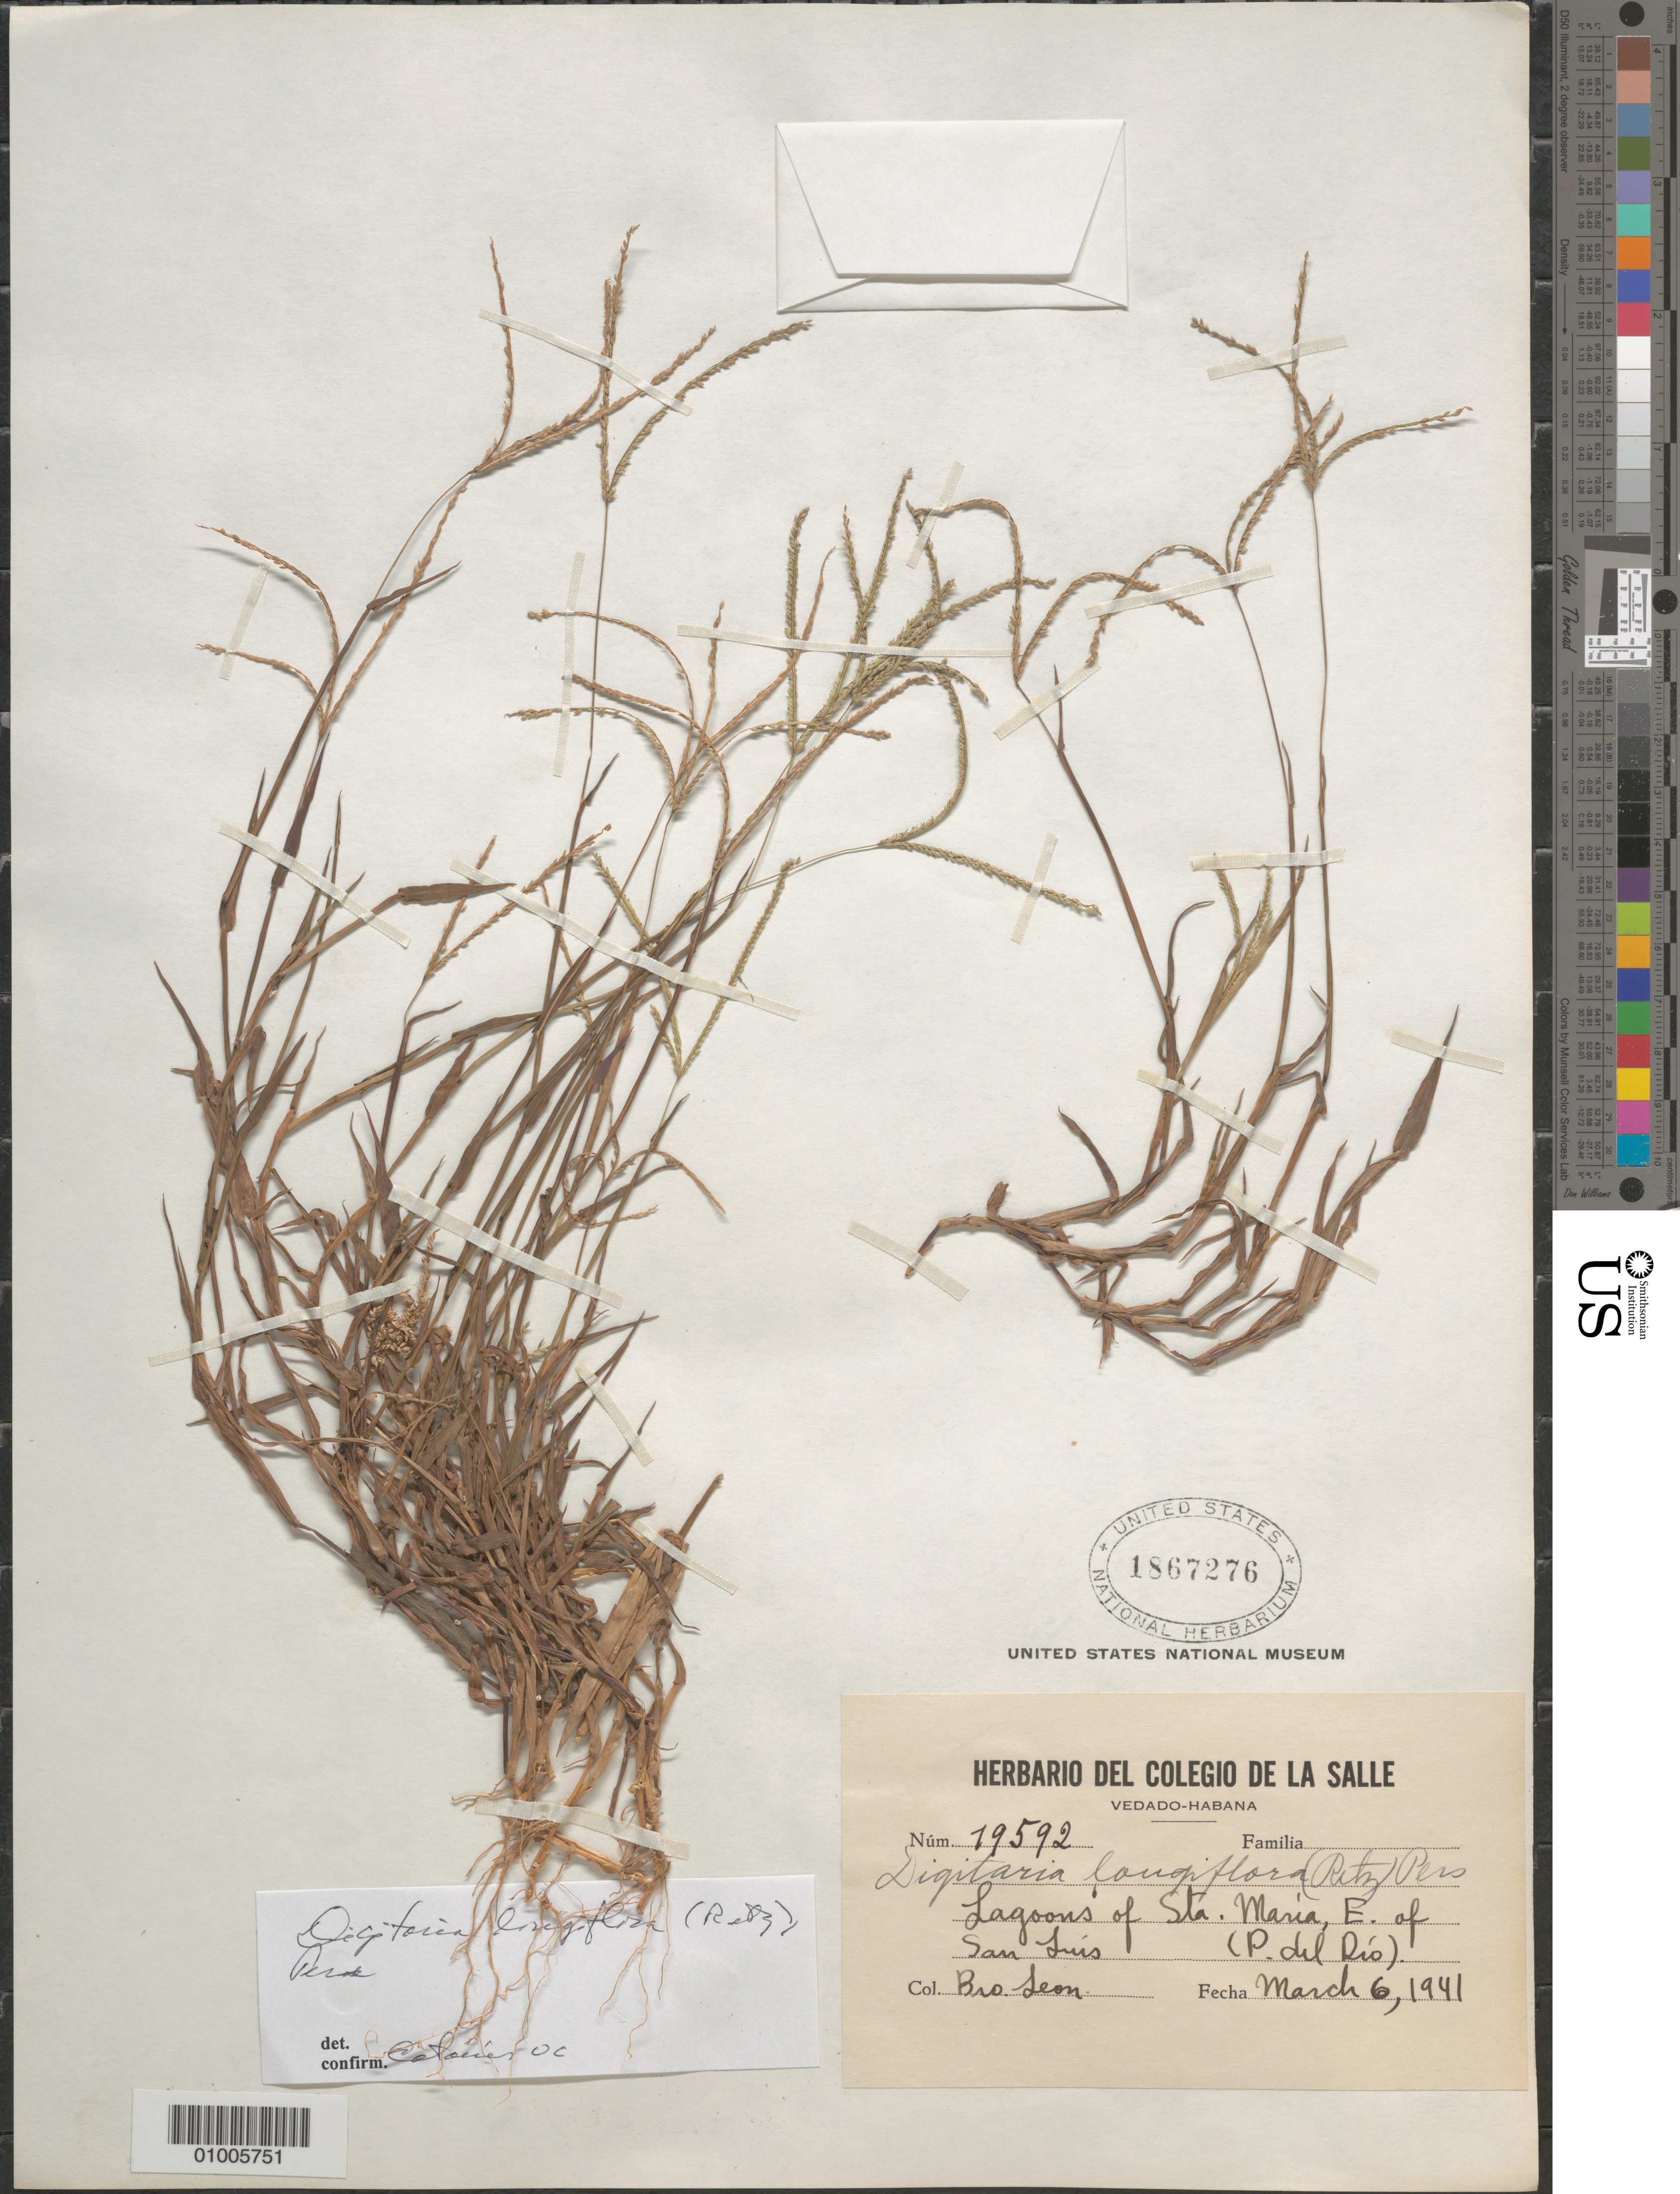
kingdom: Plantae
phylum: Tracheophyta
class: Liliopsida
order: Poales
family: Poaceae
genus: Digitaria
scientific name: Digitaria longiflora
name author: (Retz.) Pers.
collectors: Bro. León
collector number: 19592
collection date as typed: Mar 1941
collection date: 1941-03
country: Cuba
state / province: La Habana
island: Cuba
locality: Lagoon of St Maria, E of San Luis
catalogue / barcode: US 1867272